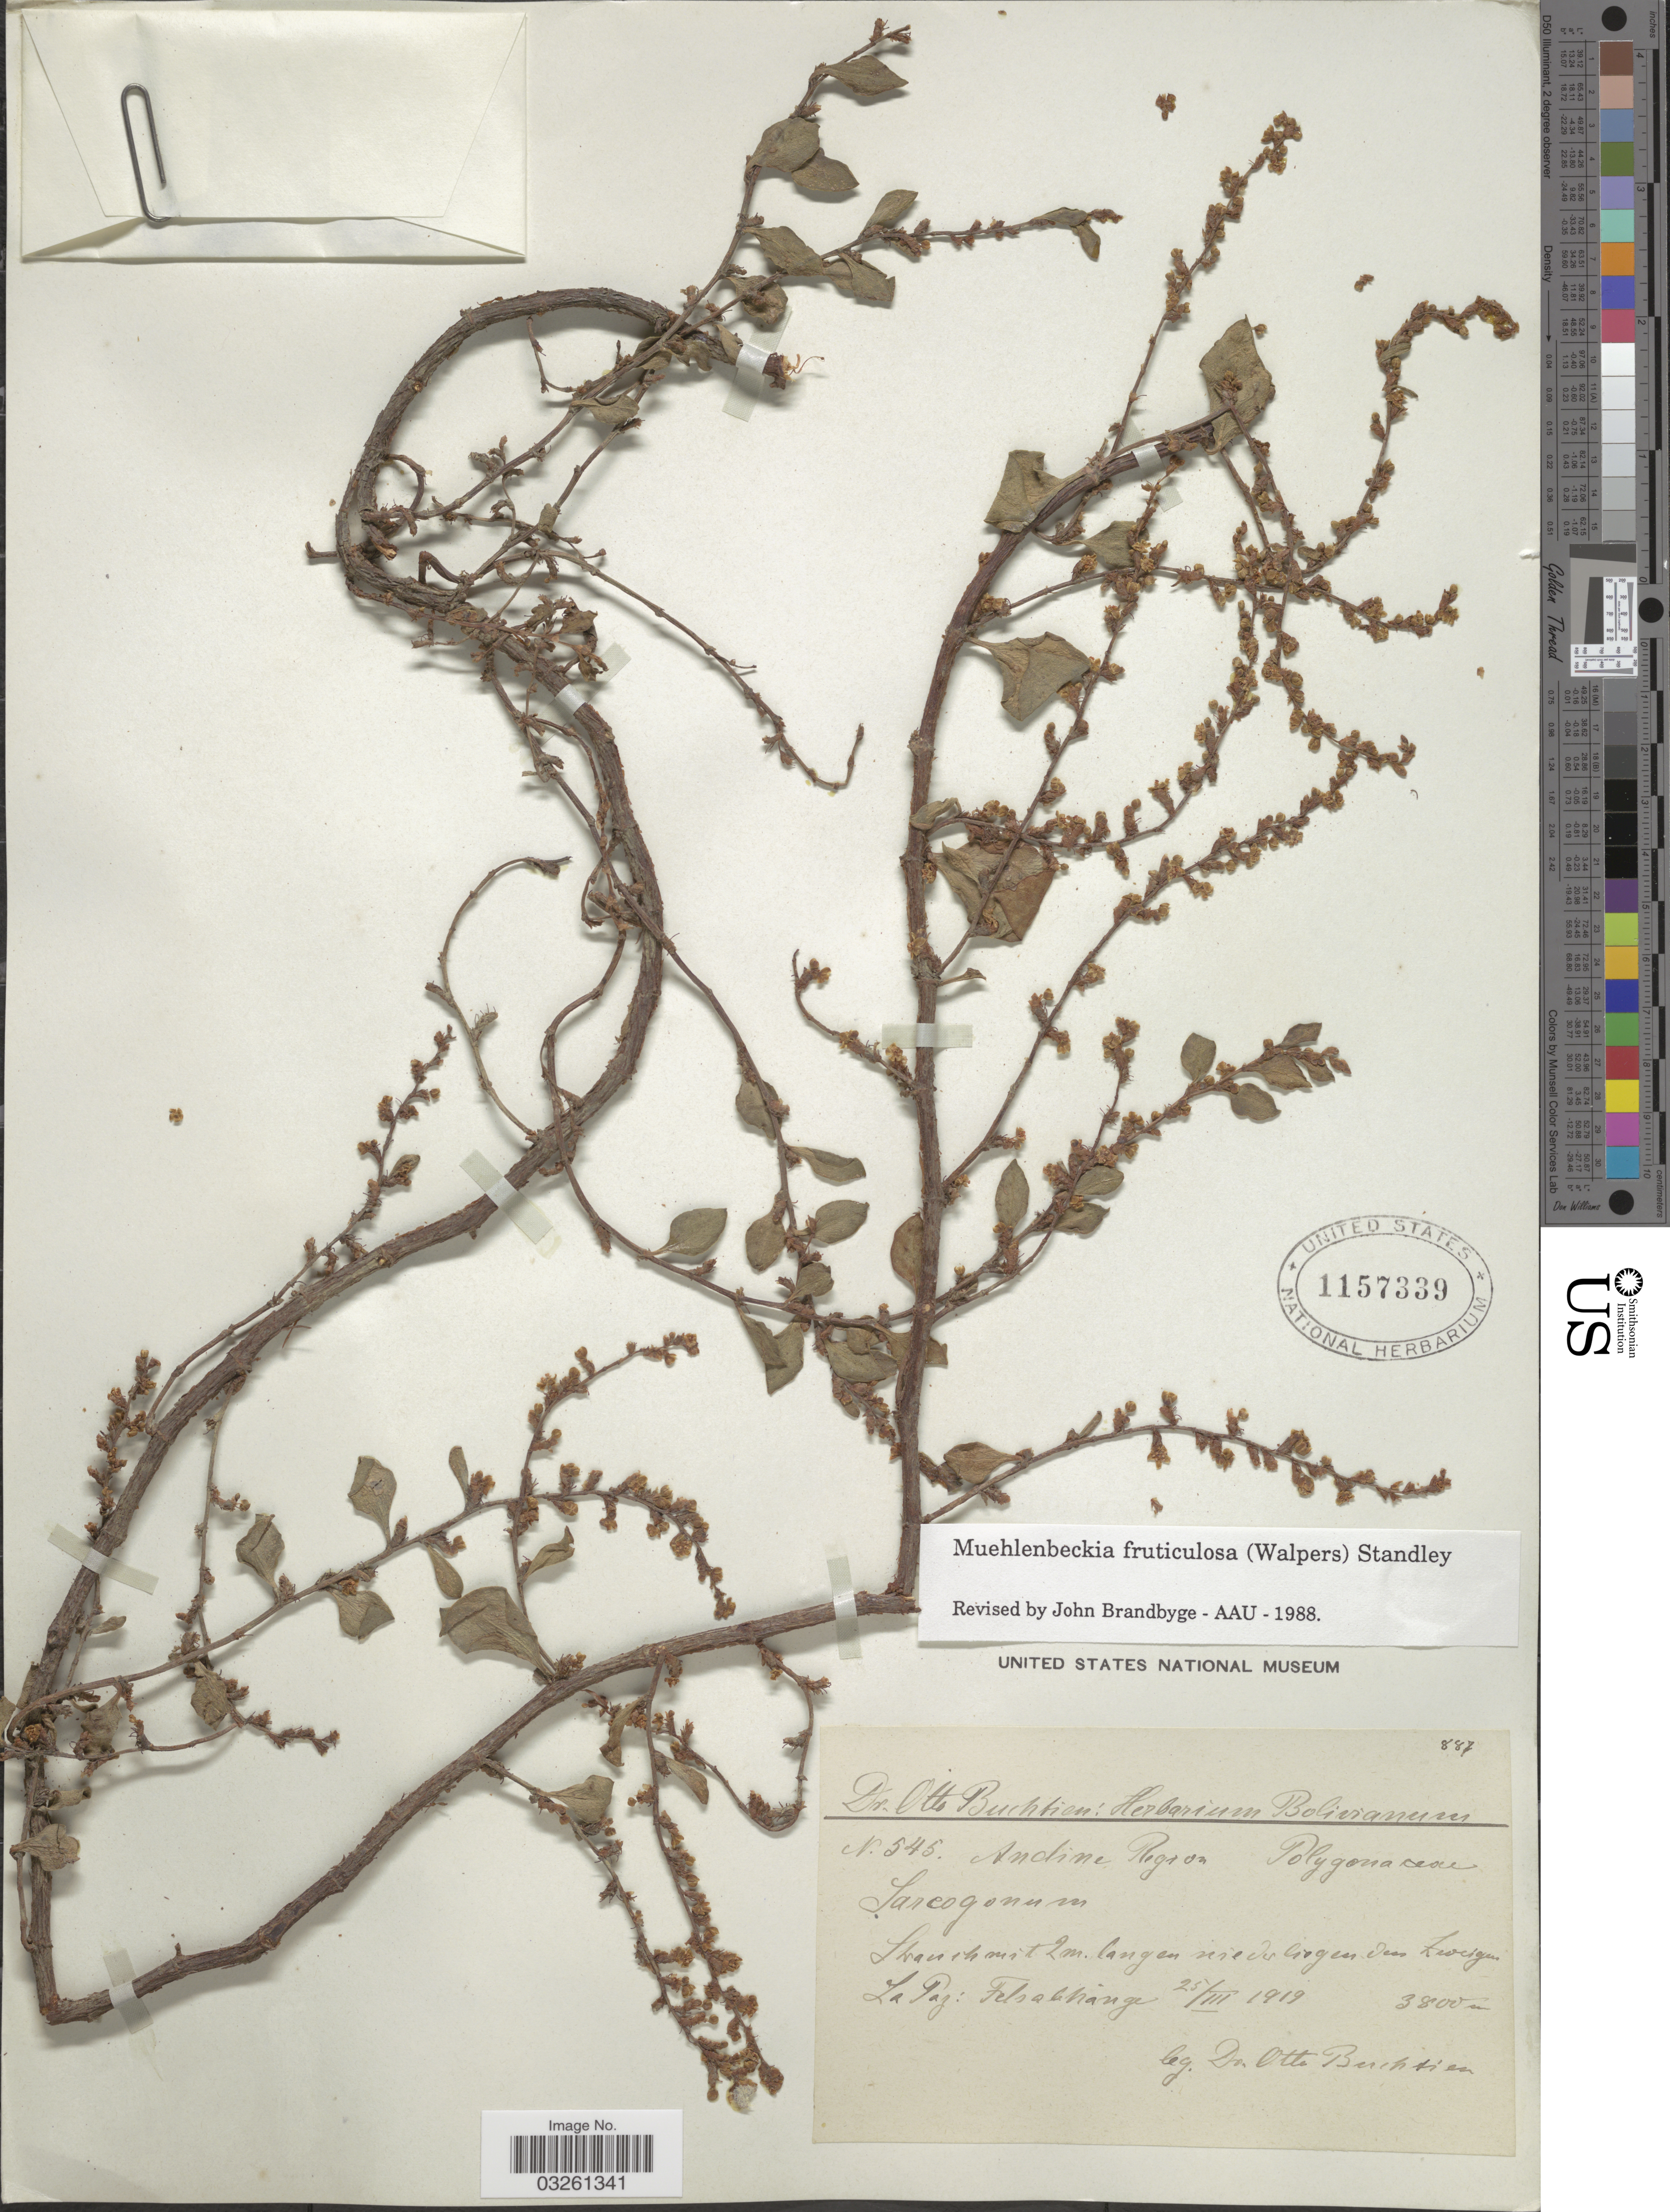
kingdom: Plantae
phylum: Tracheophyta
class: Magnoliopsida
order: Caryophyllales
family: Polygonaceae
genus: Muehlenbeckia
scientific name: Muehlenbeckia fruticulosa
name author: (Walp.) Standl.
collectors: O. Buchtien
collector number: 545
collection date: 1919-03-25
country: Bolivia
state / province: La Paz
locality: Andina Region: Felsabhánge.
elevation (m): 3800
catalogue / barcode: US 1157339